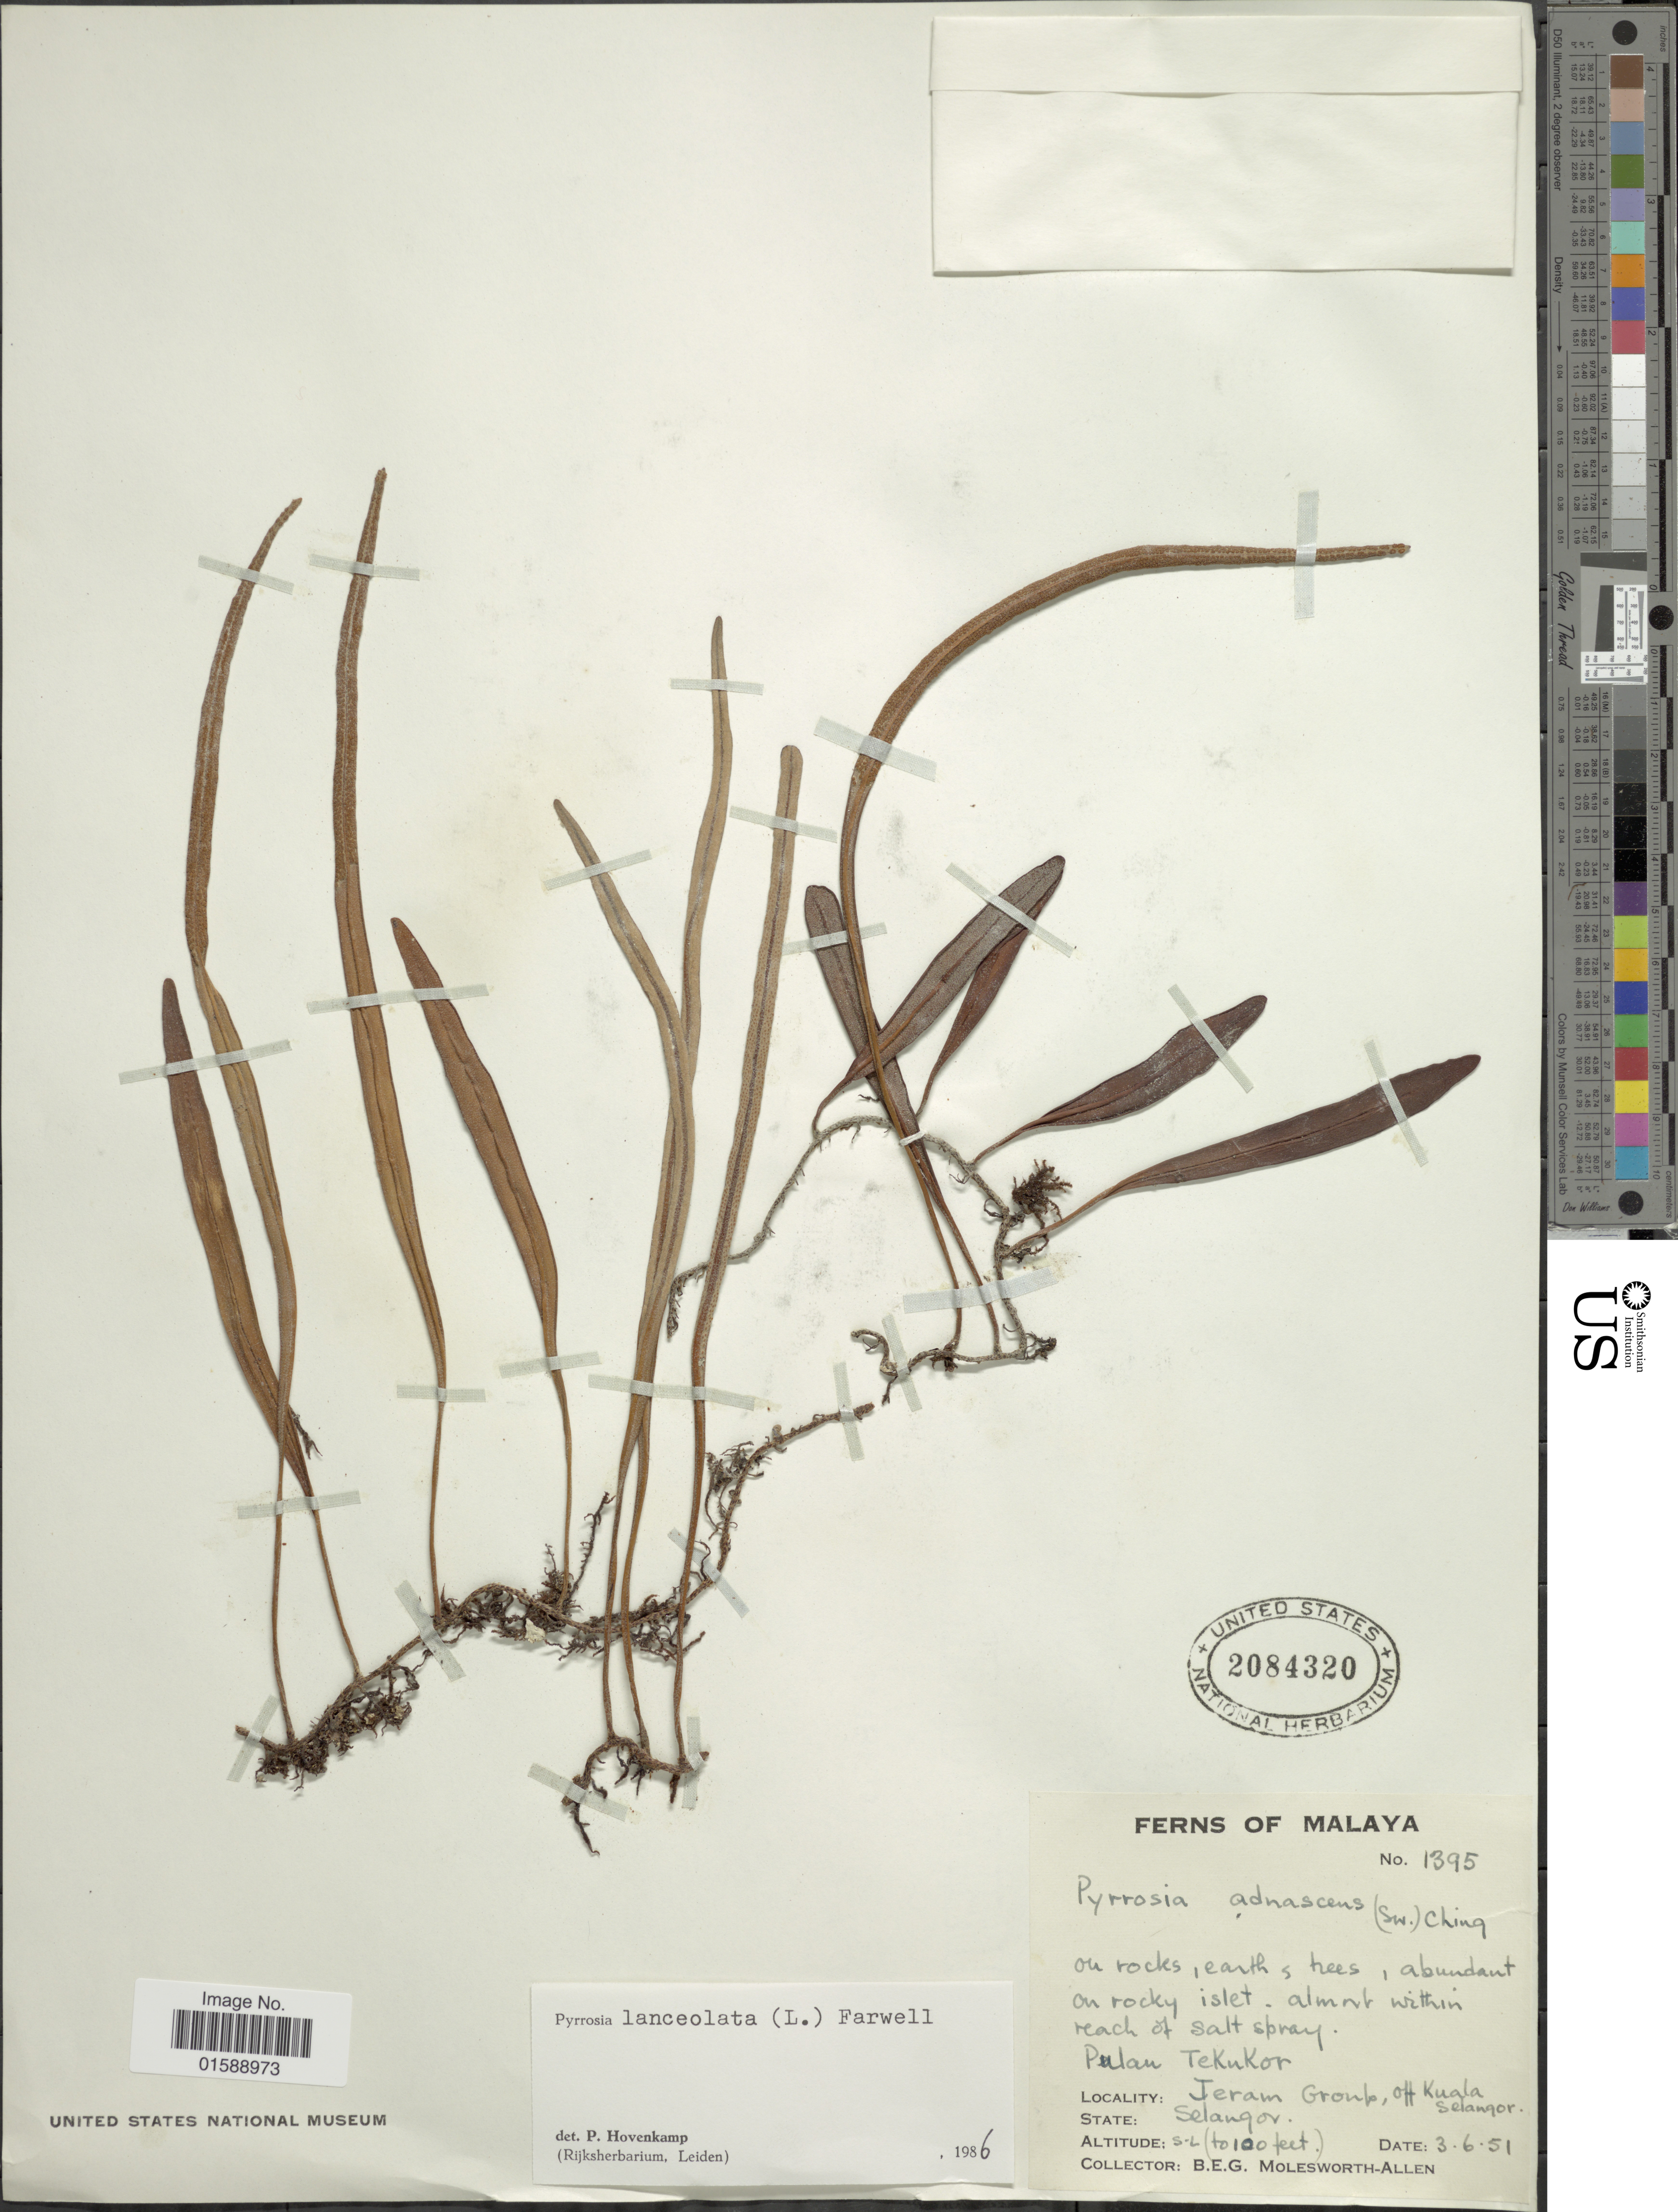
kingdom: Plantae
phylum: Tracheophyta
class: Polypodiopsida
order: Polypodiales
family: Polypodiaceae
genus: Pyrrosia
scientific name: Pyrrosia lanceolata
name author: (L.) Farw.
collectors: B. E. G. Molesworth-Allen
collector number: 1395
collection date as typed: Transcribed d/m/y: 3/6/51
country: Malaysia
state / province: Selangor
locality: Pulau Tekukor (Pulau Tekukur). Jeram Group, off Kuala.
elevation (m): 0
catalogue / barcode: US 2084320